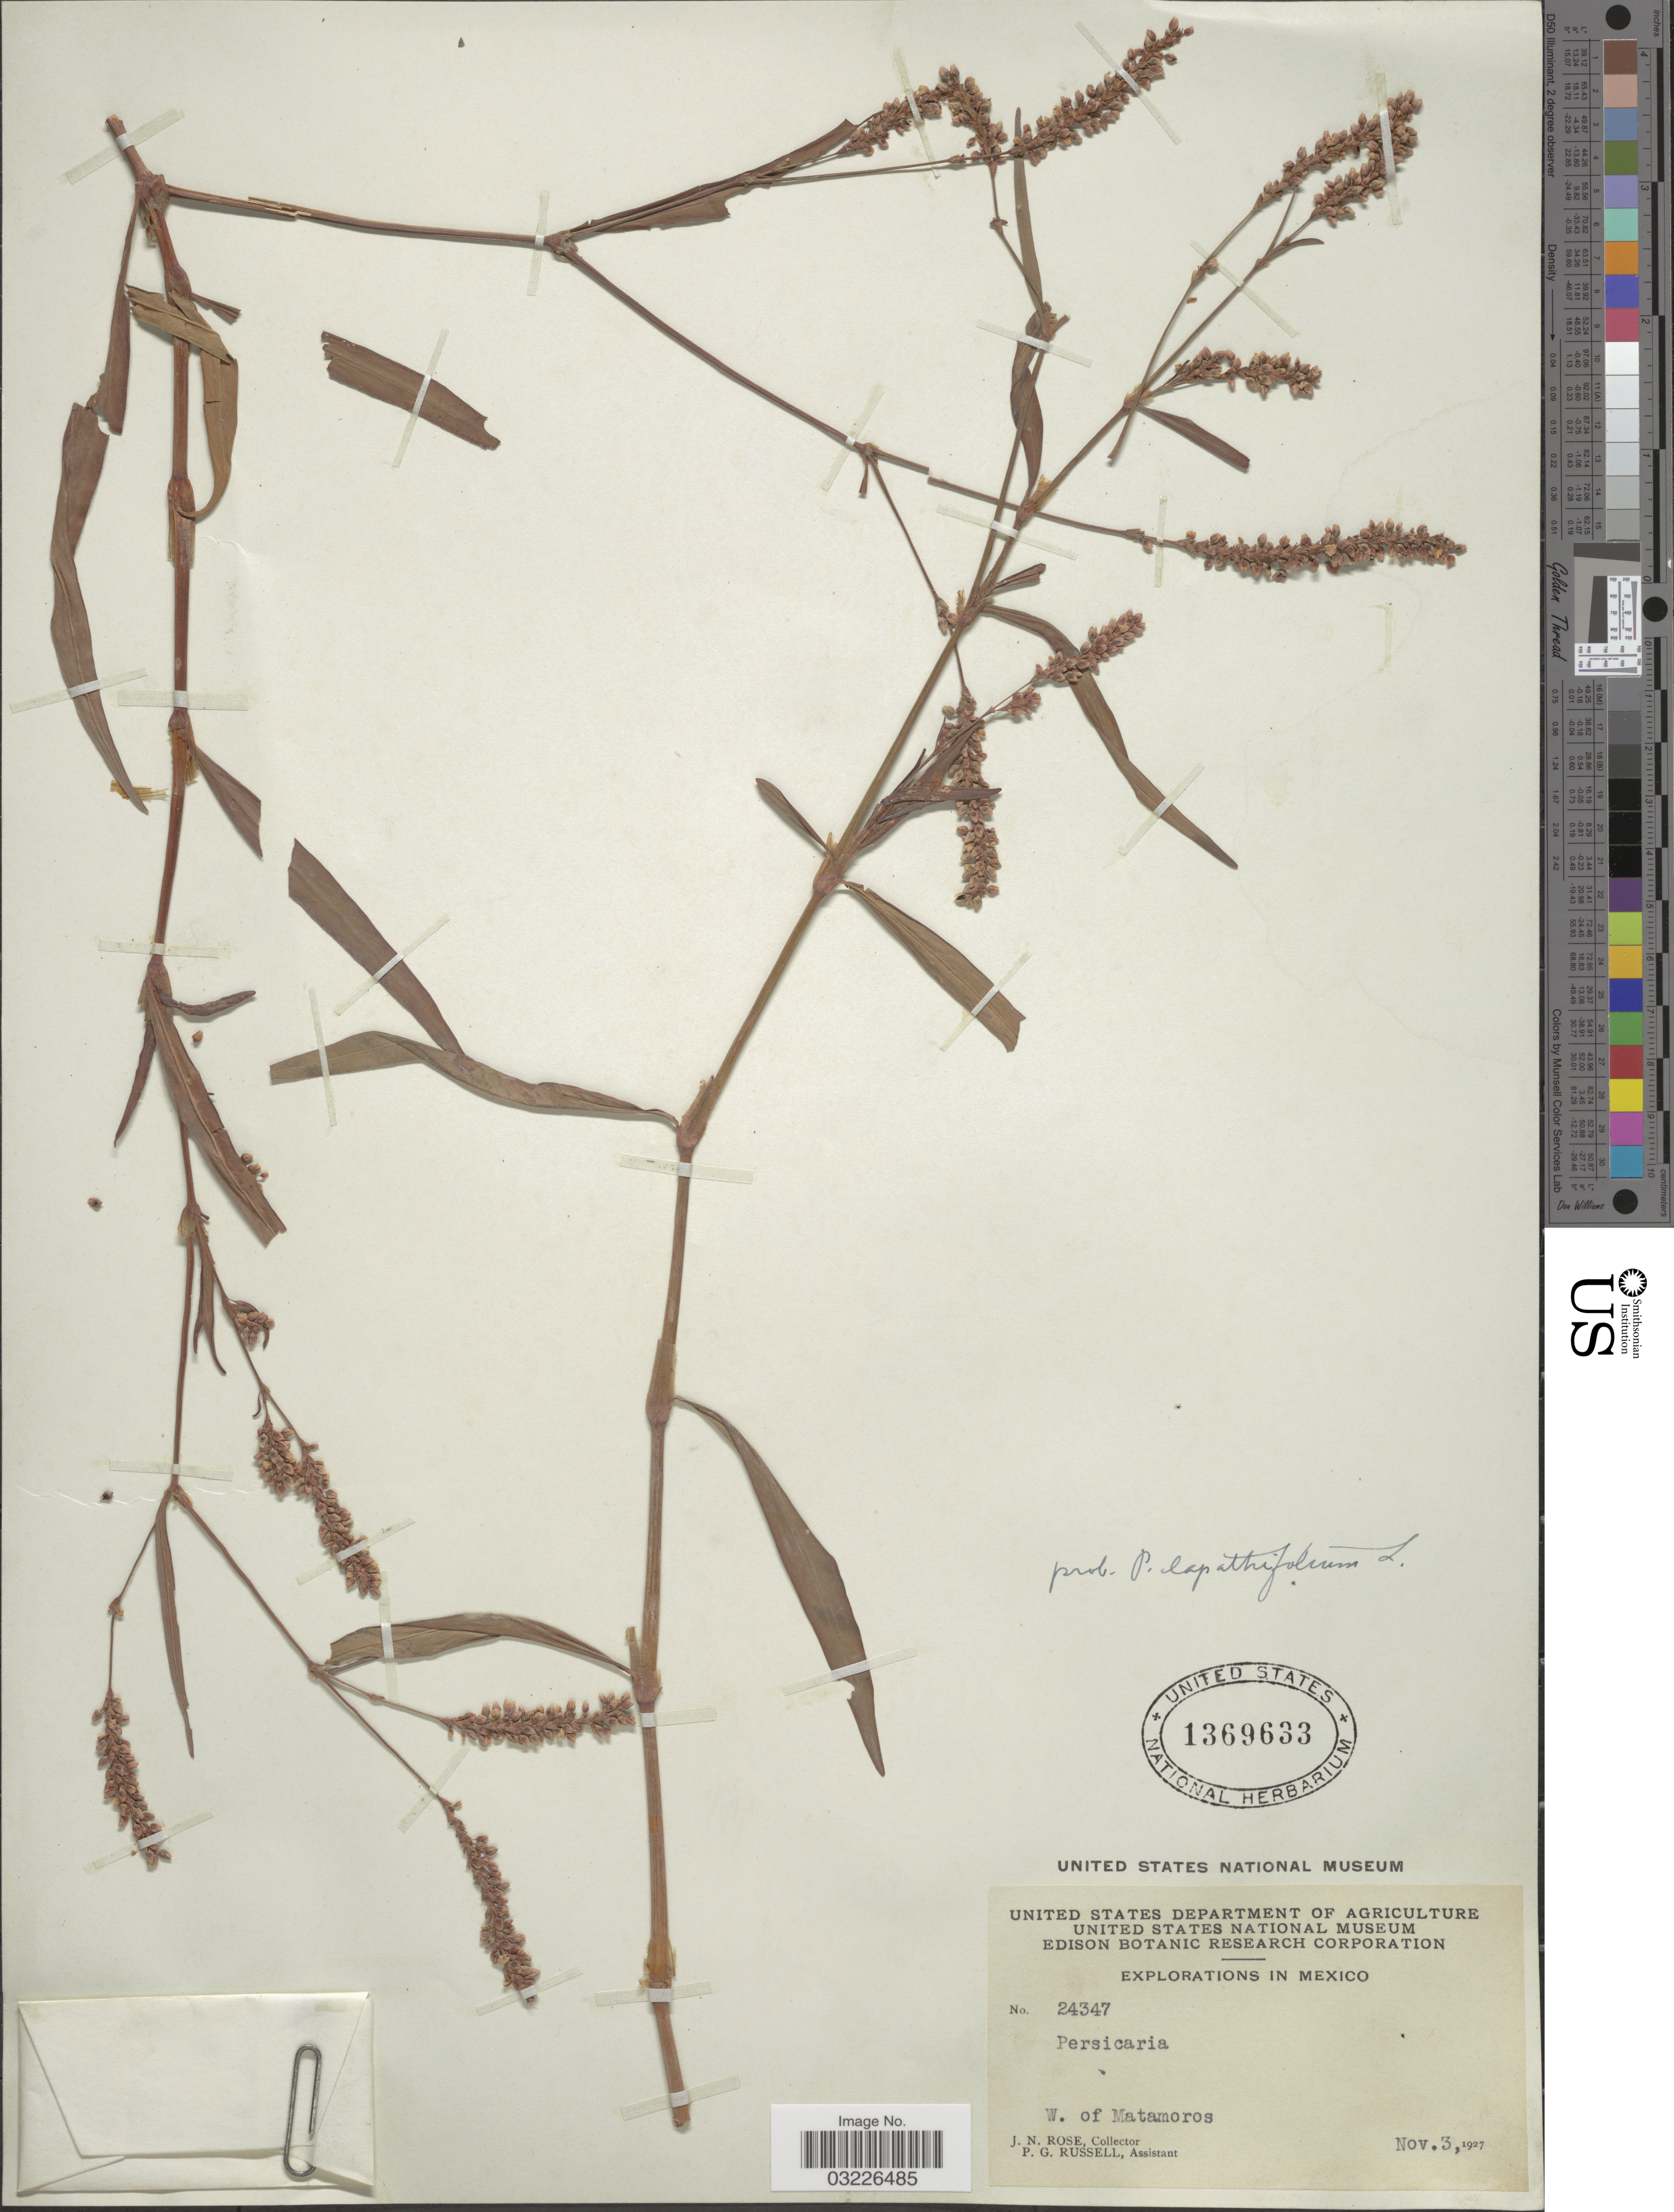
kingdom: Plantae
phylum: Tracheophyta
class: Magnoliopsida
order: Caryophyllales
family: Polygonaceae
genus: Polygonum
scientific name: Polygonum lapathifolium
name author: L.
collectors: J. N. Rose & P. G. Russell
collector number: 24347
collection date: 1927-11-03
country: Mexico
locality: W. of Matamoros.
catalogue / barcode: US 1369633